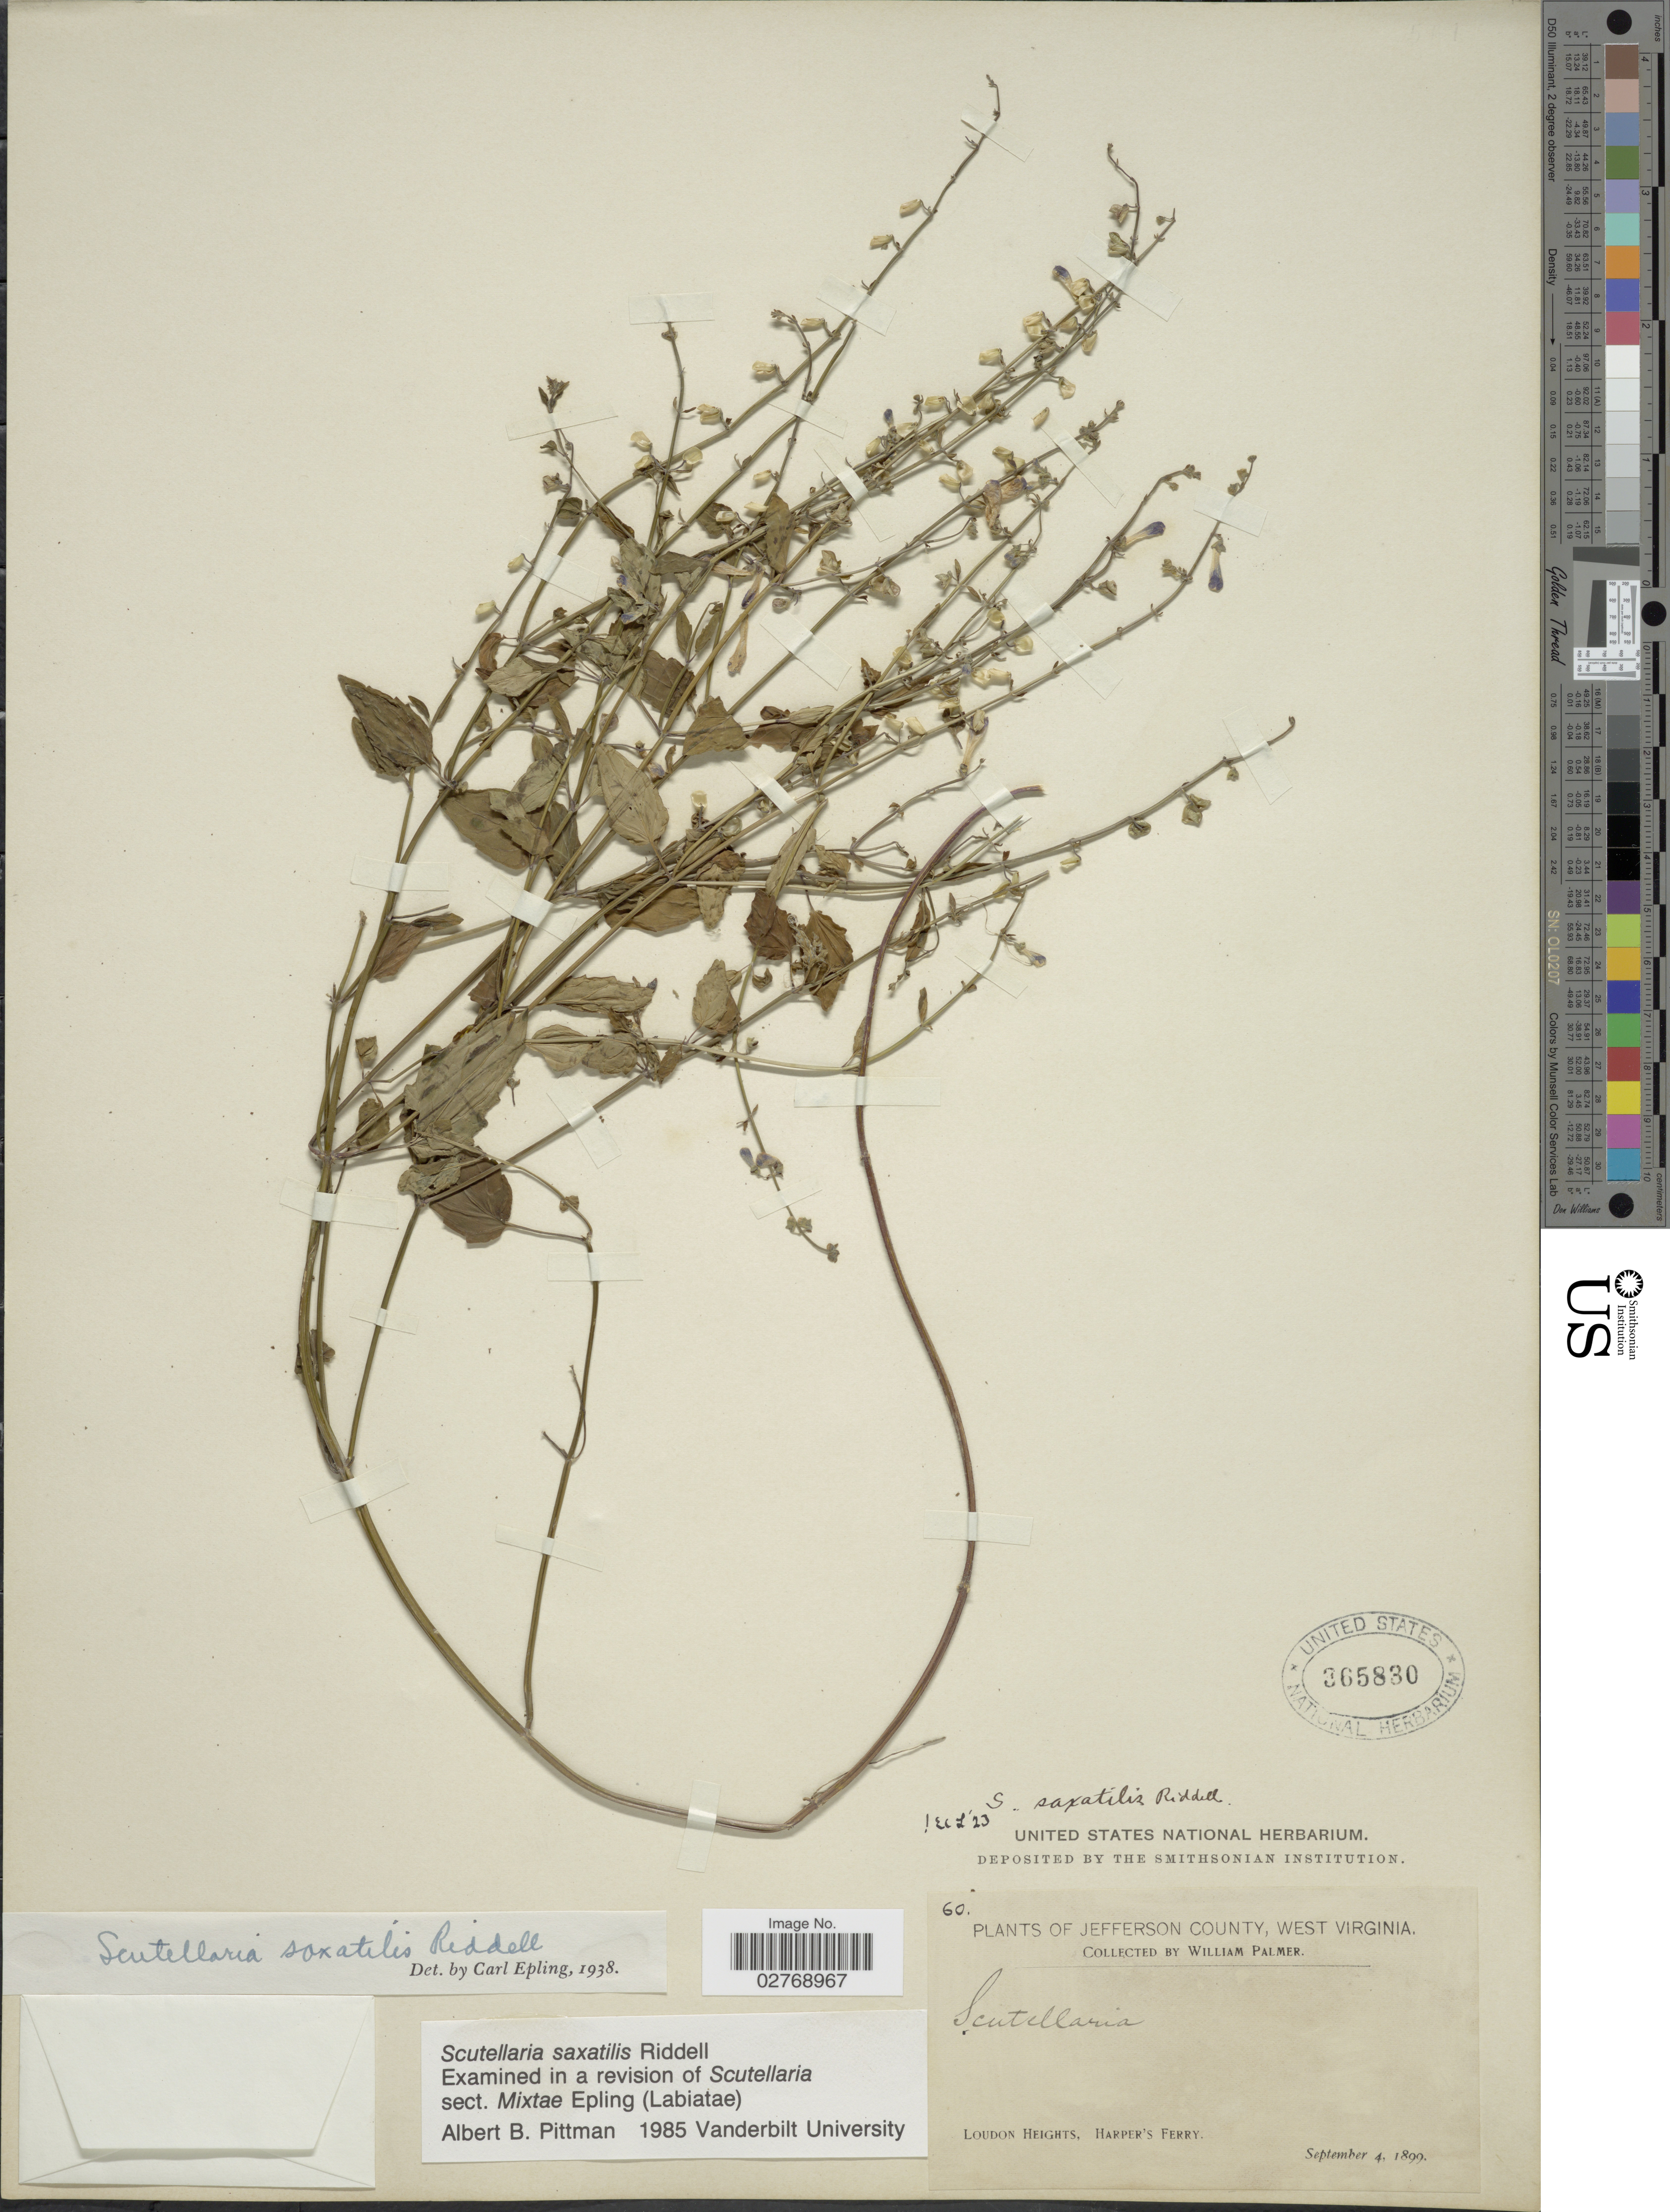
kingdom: Plantae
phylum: Tracheophyta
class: Magnoliopsida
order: Lamiales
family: Lamiaceae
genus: Scutellaria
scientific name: Scutellaria saxatilis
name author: Riddell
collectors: W. Palmer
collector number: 60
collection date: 1899-09-04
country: United States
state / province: West Virginia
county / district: Jefferson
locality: Jefferson County, Loudon Heights, Harper's Ferry.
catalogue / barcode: US 365830